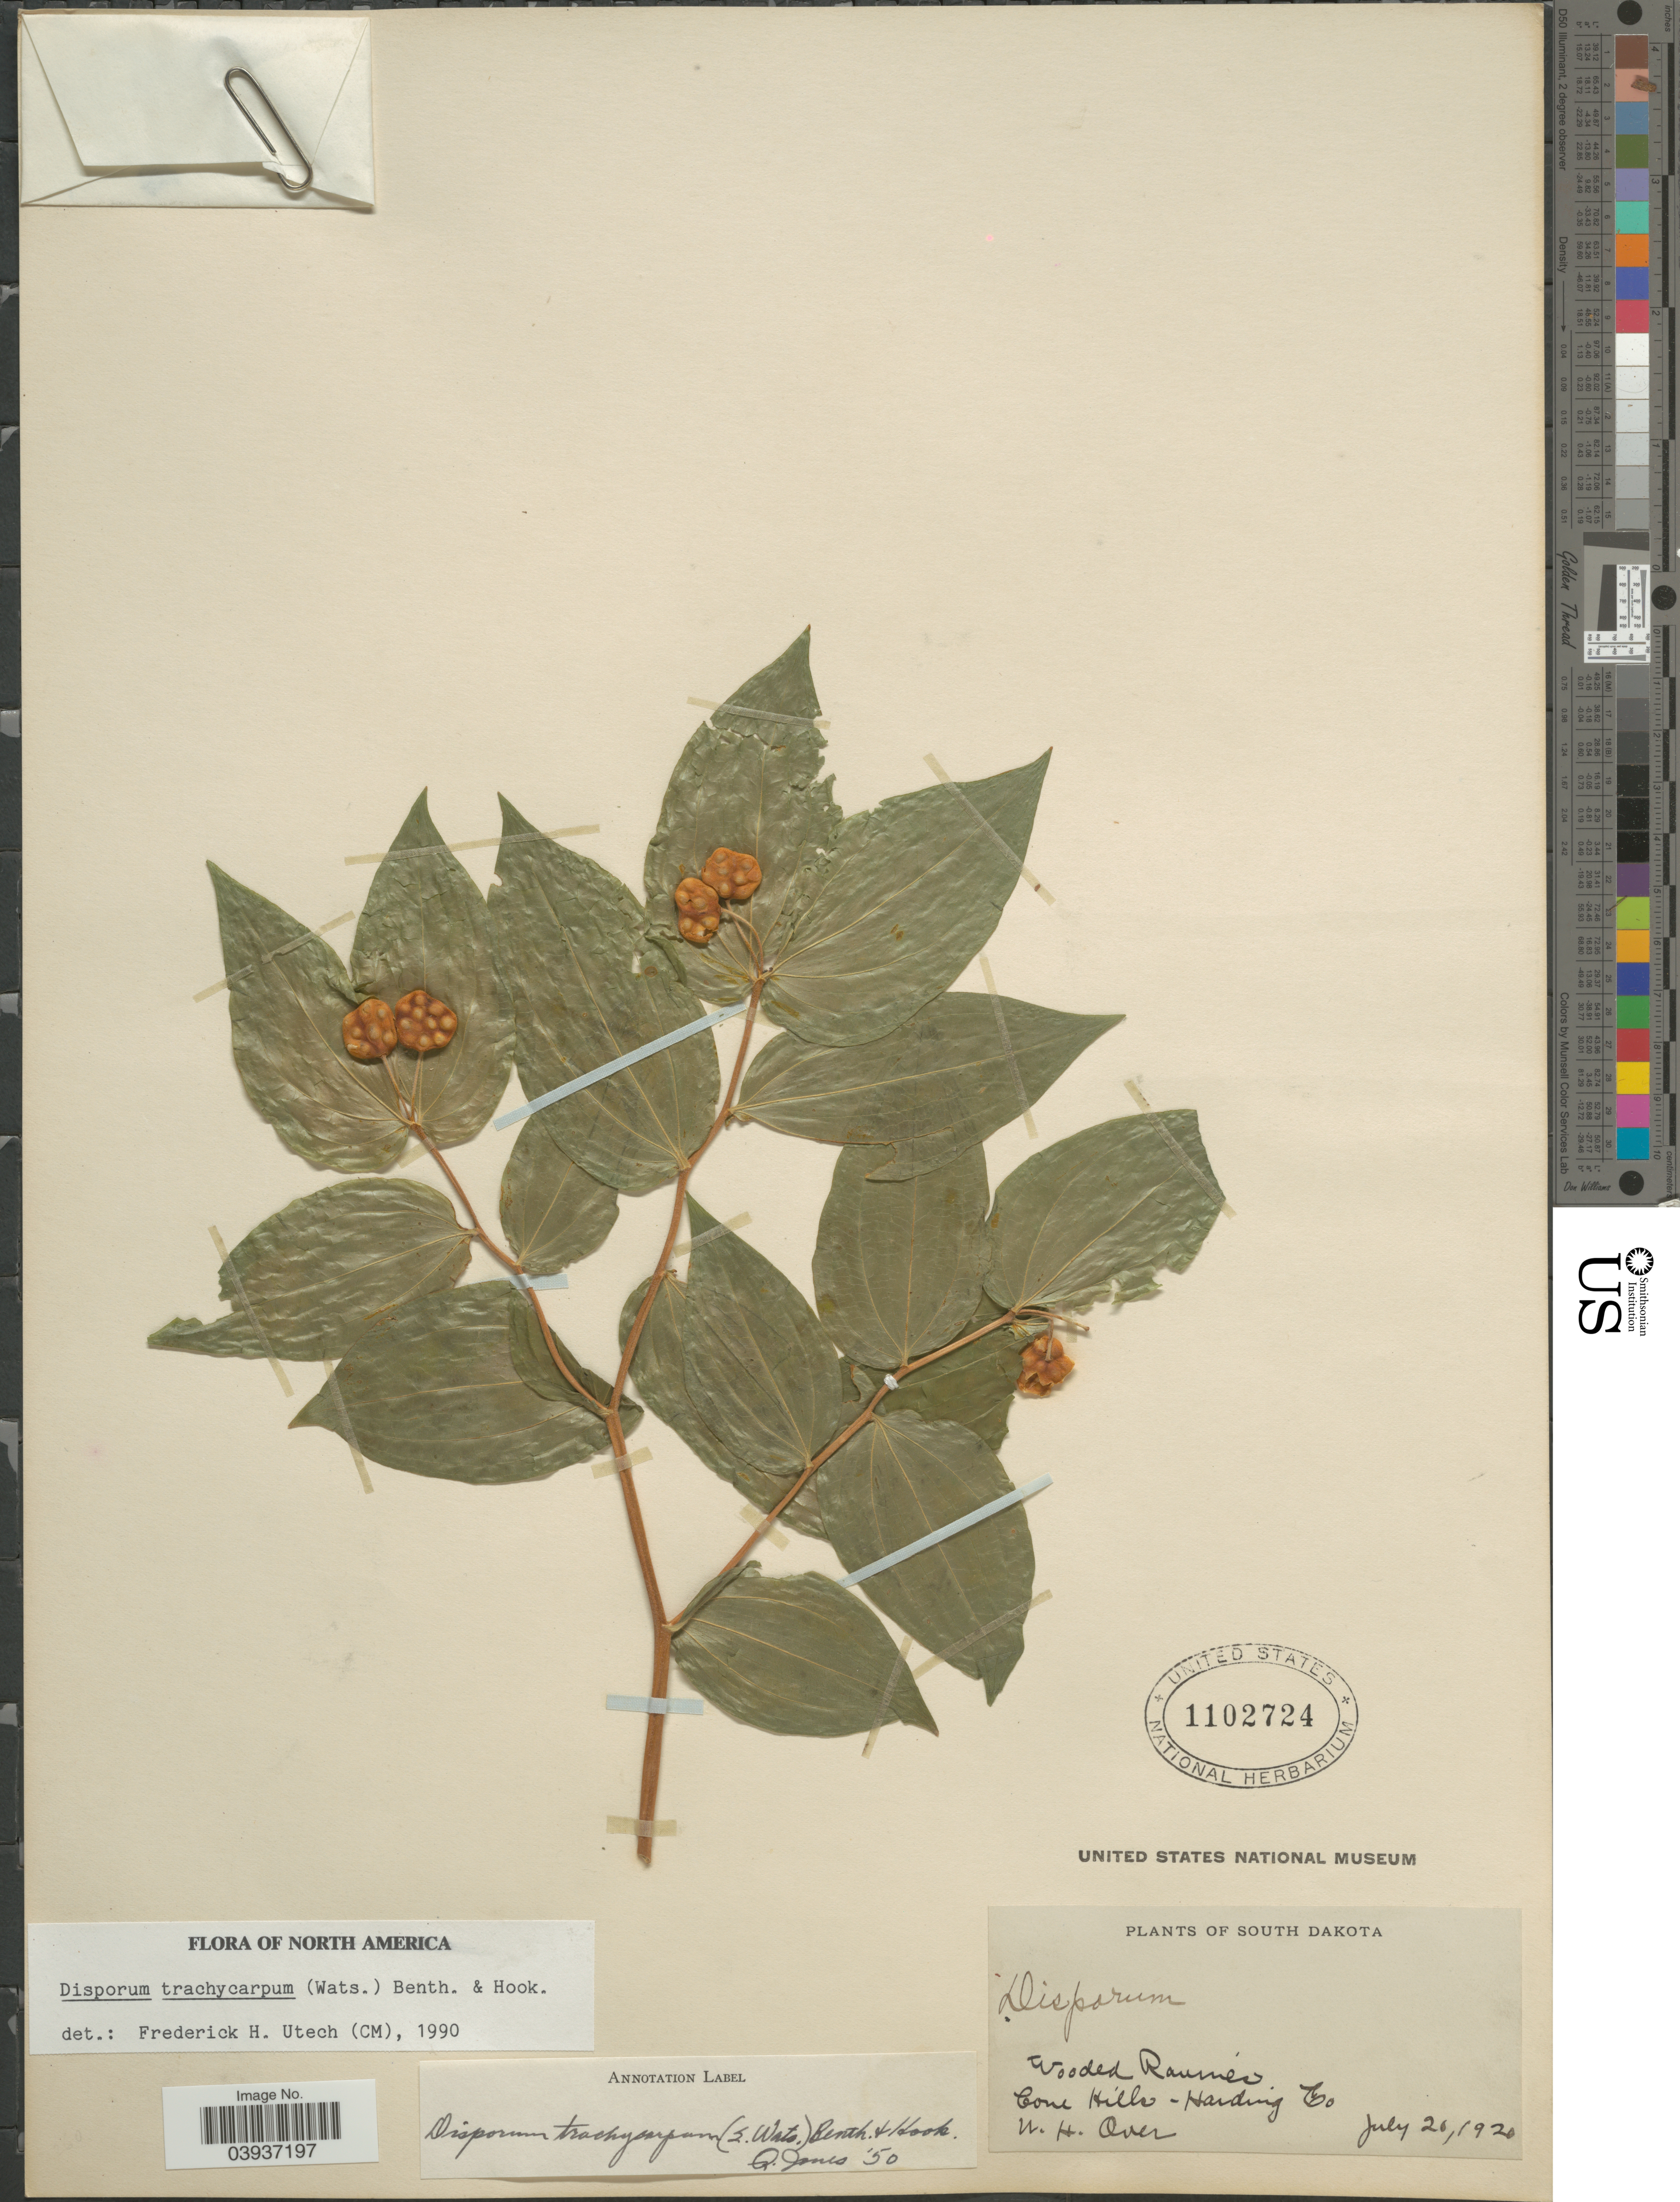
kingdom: Plantae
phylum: Tracheophyta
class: Liliopsida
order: Liliales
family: Colchicaceae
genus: Disporum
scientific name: Disporum trachycarpum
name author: (S. Watson) Benth. & Hook. f.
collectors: W. Over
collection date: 1920-07-26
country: United States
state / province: South Dakota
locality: Cone Hills - Harding Co.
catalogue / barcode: US 1102724